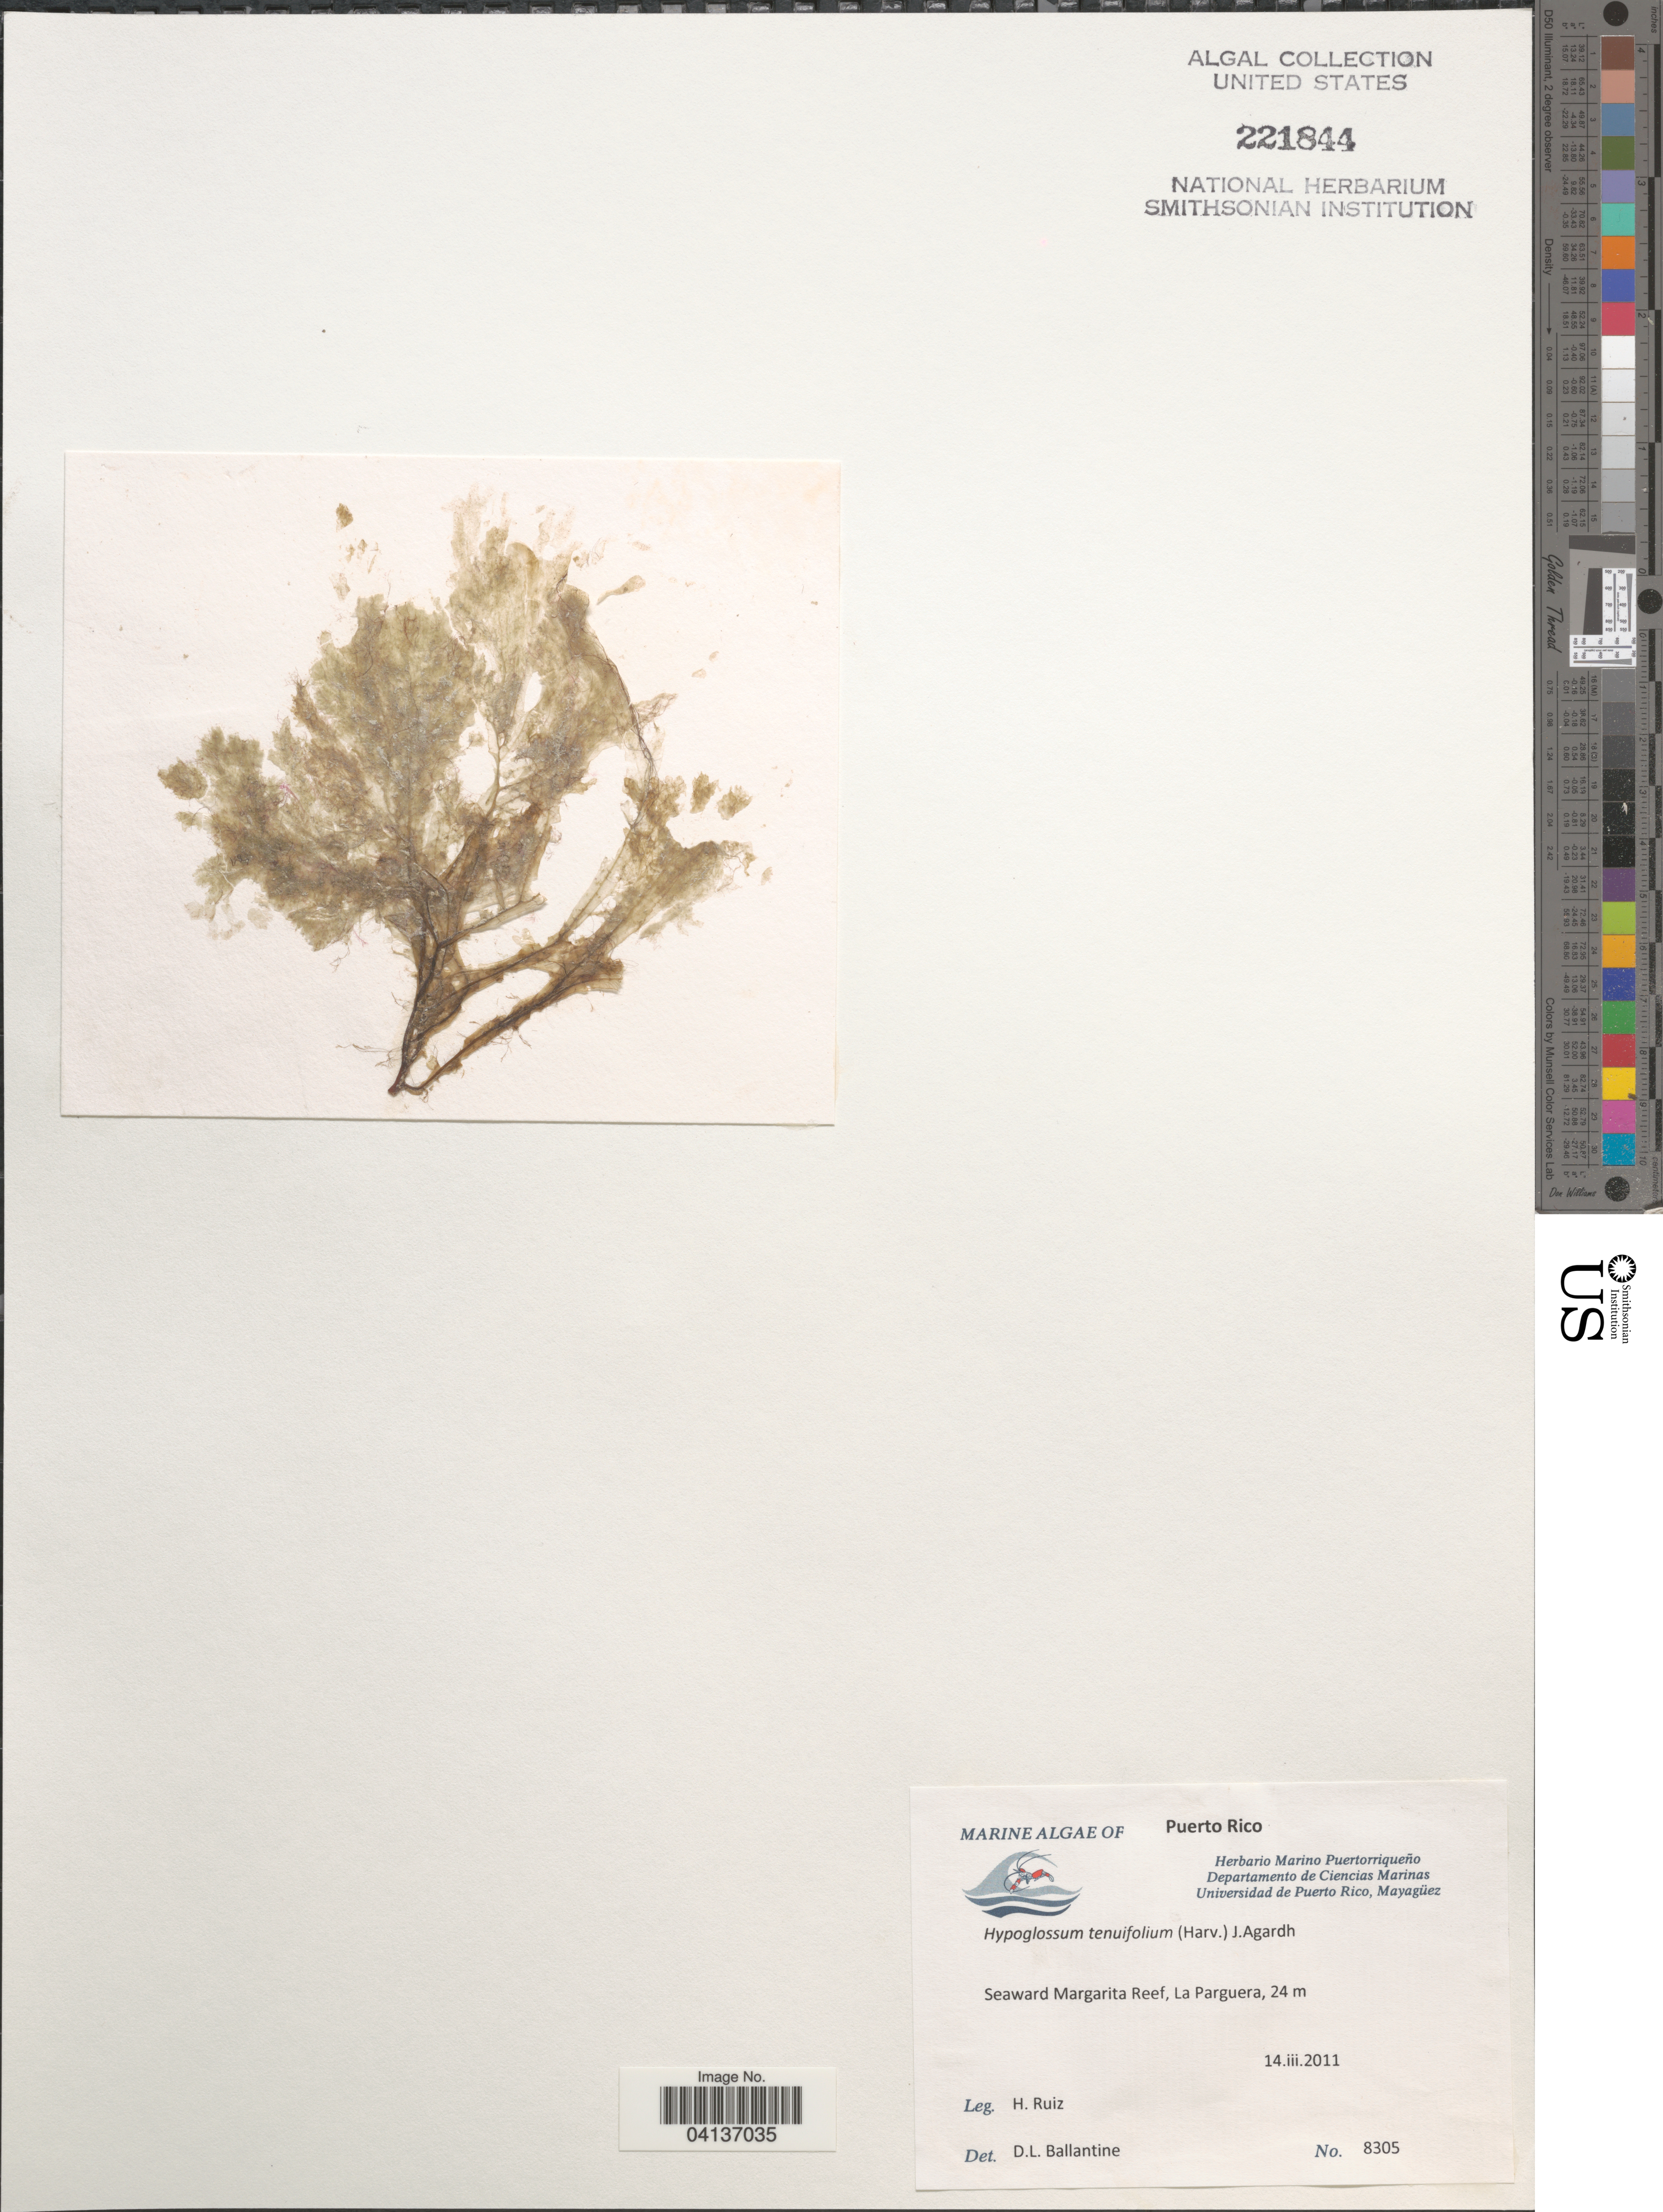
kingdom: Plantae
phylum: Rhodophyta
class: Florideophyceae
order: Ceramiales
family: Delesseriaceae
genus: Hypoglossum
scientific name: Hypoglossum tenuifolium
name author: (Harv.) J. Agardh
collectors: H. Ruiz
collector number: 8305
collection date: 2011-03-14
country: Puerto Rico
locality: Seaward Margarita Reef, La Parguera.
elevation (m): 24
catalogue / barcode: US 221844